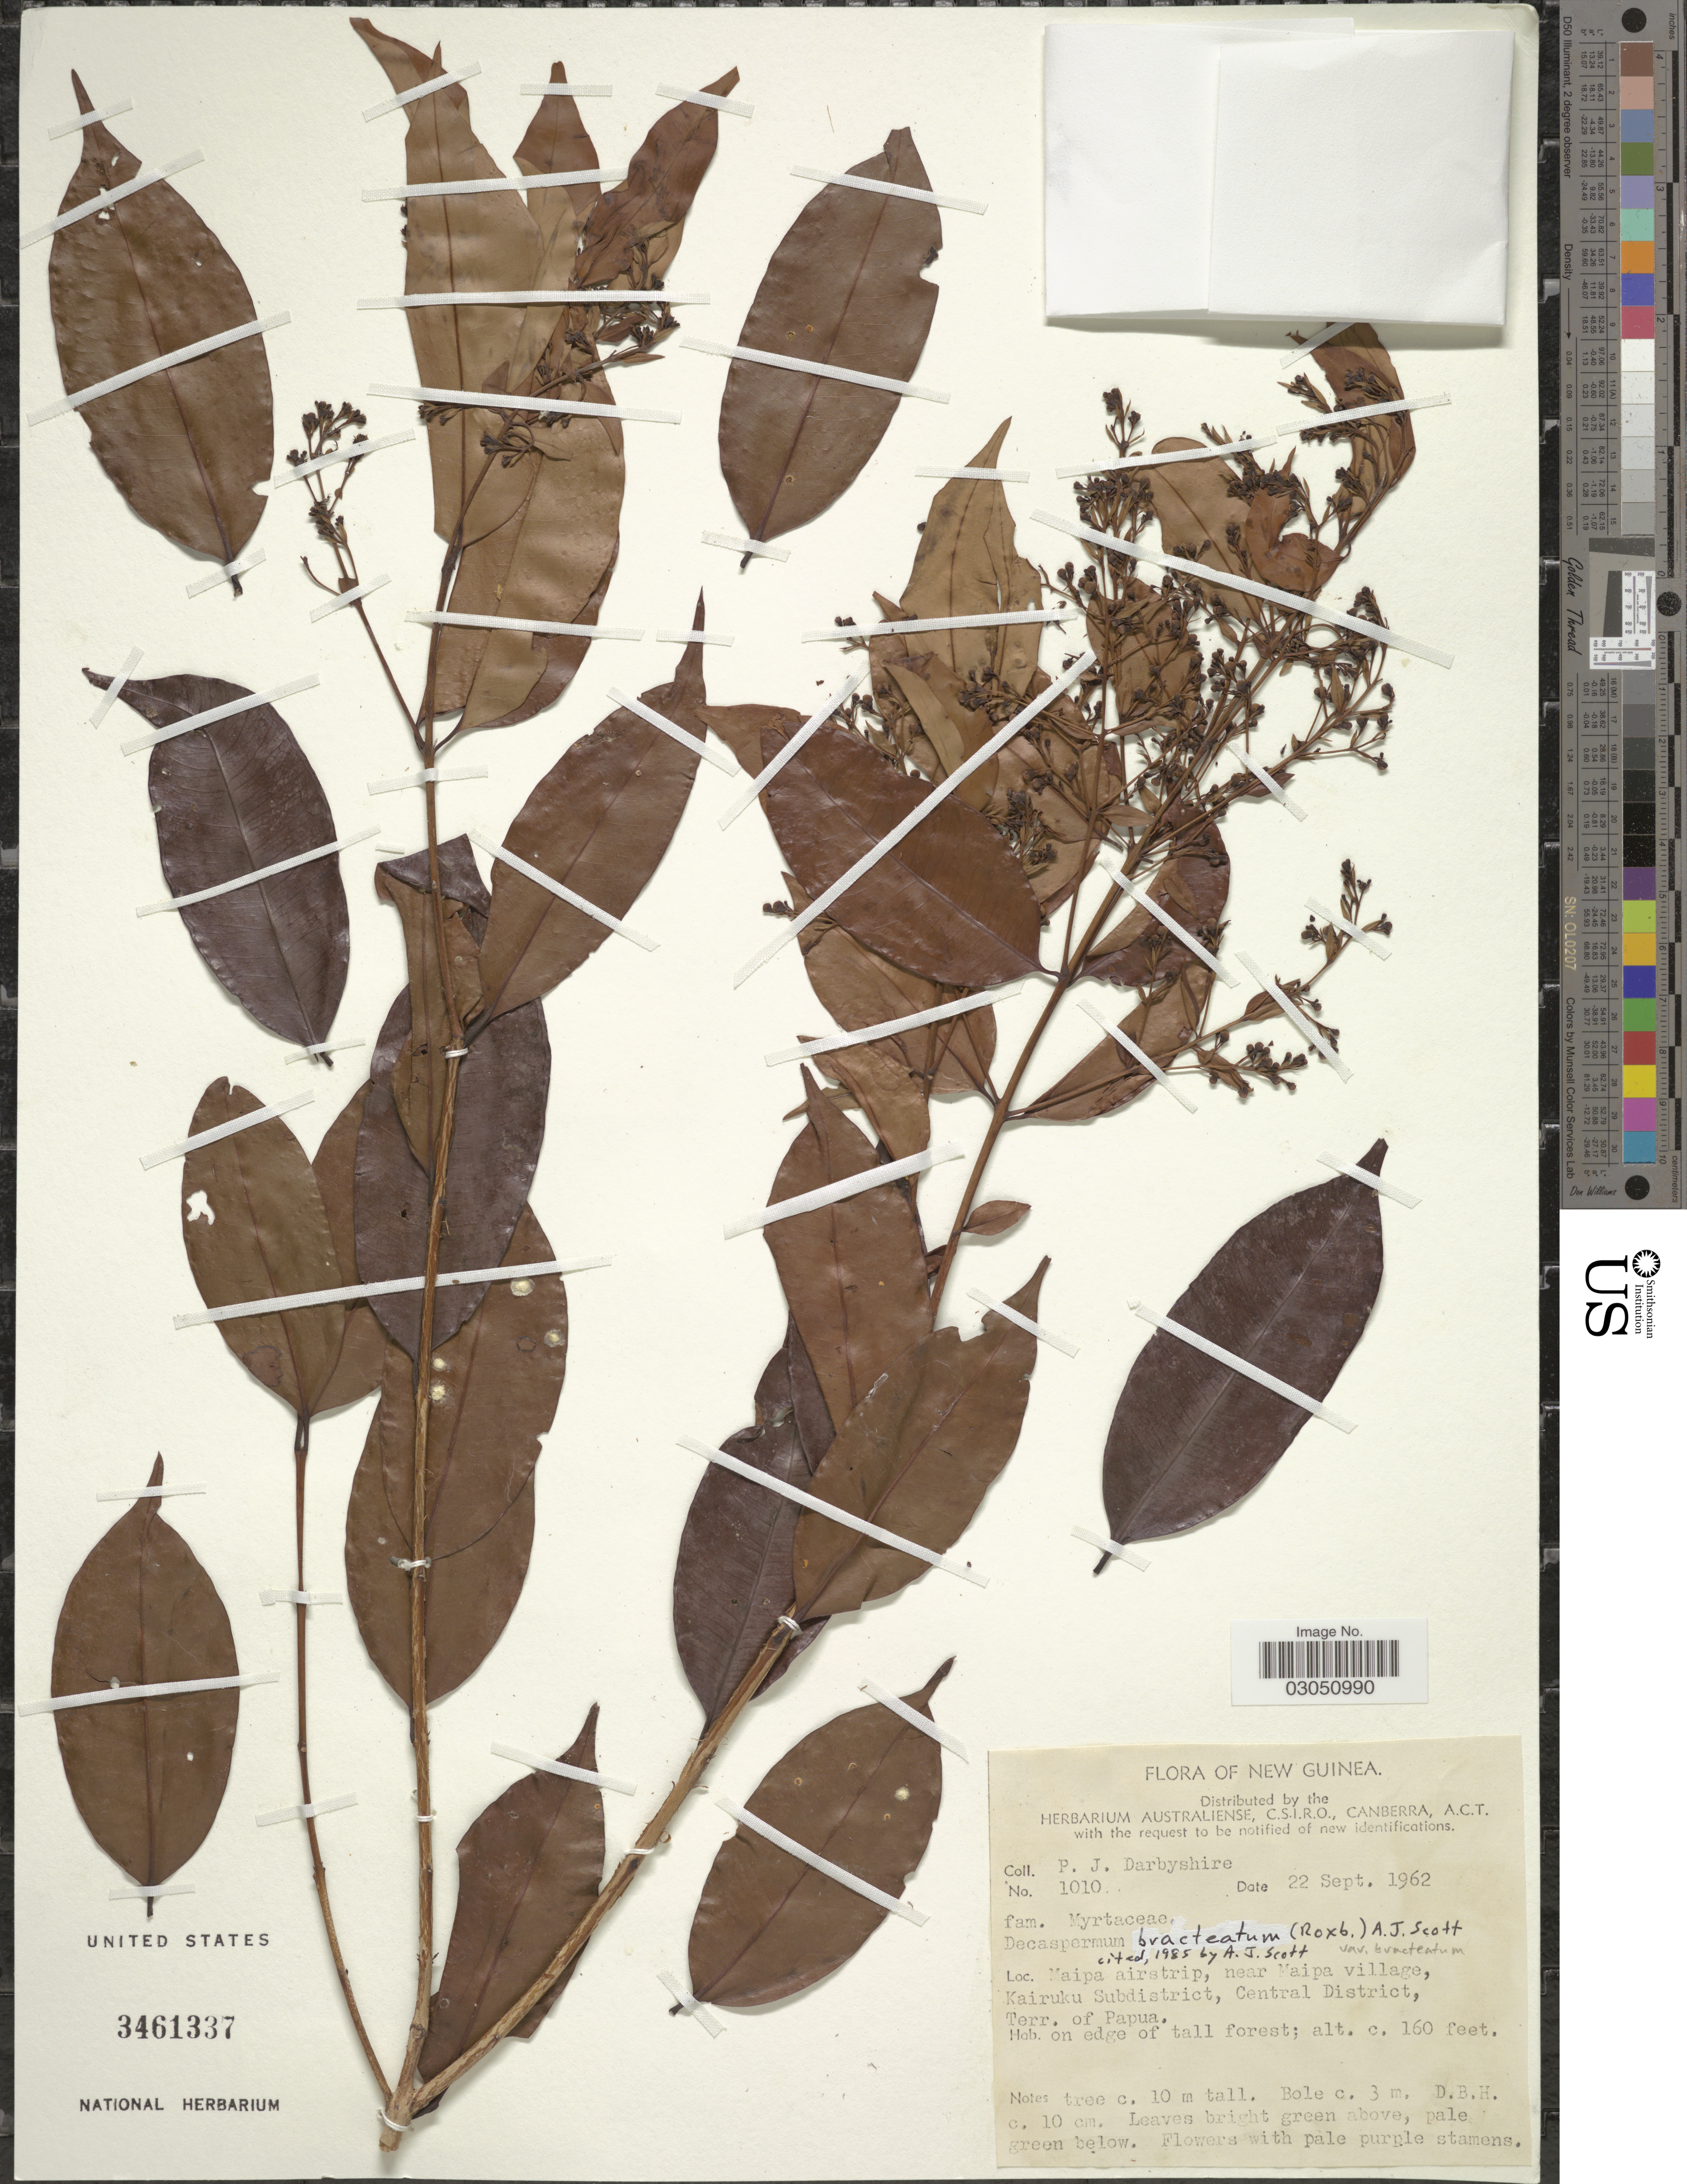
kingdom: Plantae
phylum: Tracheophyta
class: Magnoliopsida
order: Myrtales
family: Myrtaceae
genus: Decaspermum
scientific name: Decaspermum belense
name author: Merr. & L.M. Perry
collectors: P. Darbyshire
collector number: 1010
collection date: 1962-09-22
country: Papua New Guinea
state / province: Central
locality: New Guinea. Maipa airstrip, near Maipa village, Kairuku Subdistrict, Central District, Terr. of Papua.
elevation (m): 49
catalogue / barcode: US 3461337